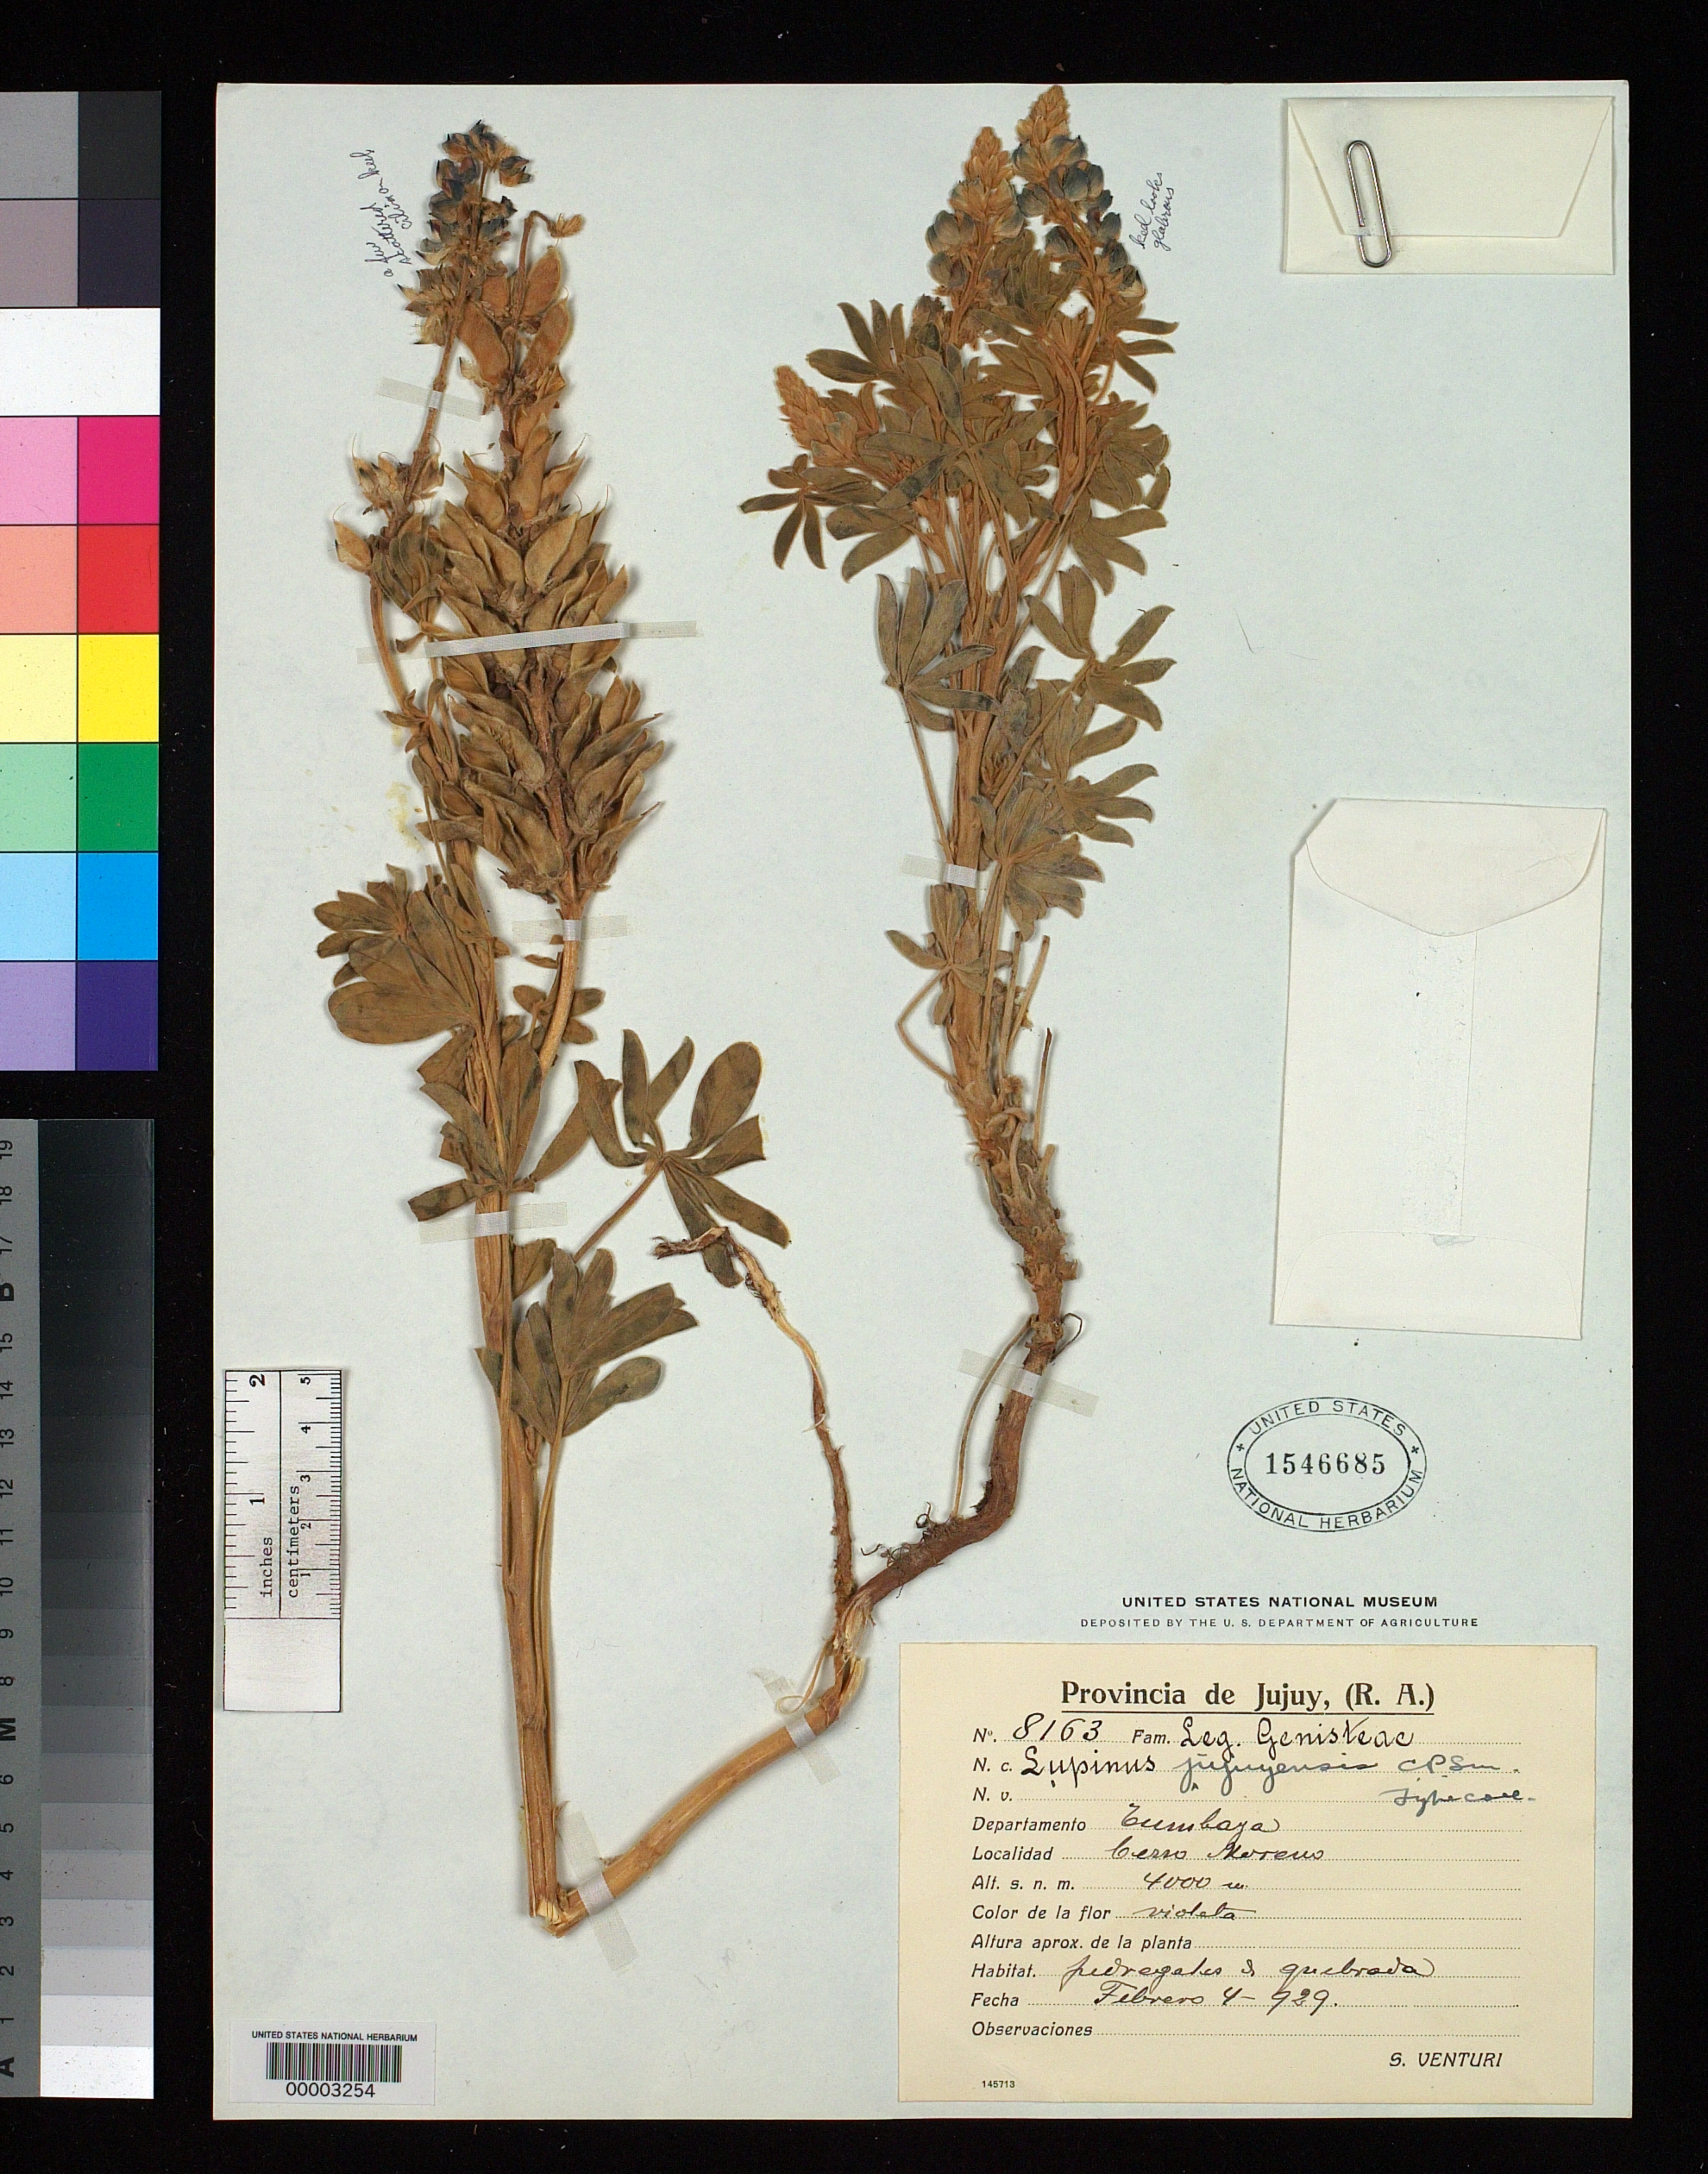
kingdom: Plantae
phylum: Tracheophyta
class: Magnoliopsida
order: Fabales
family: Fabaceae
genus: Lupinus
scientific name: Lupinus jujuyensis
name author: C.P. Sm.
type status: Isotype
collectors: S. Venturi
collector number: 8163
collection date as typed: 04 Feb 1929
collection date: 1929-02-04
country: Argentina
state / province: Jujuy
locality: Tumboya, Cerro Moreno.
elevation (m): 4000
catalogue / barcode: US 1546685